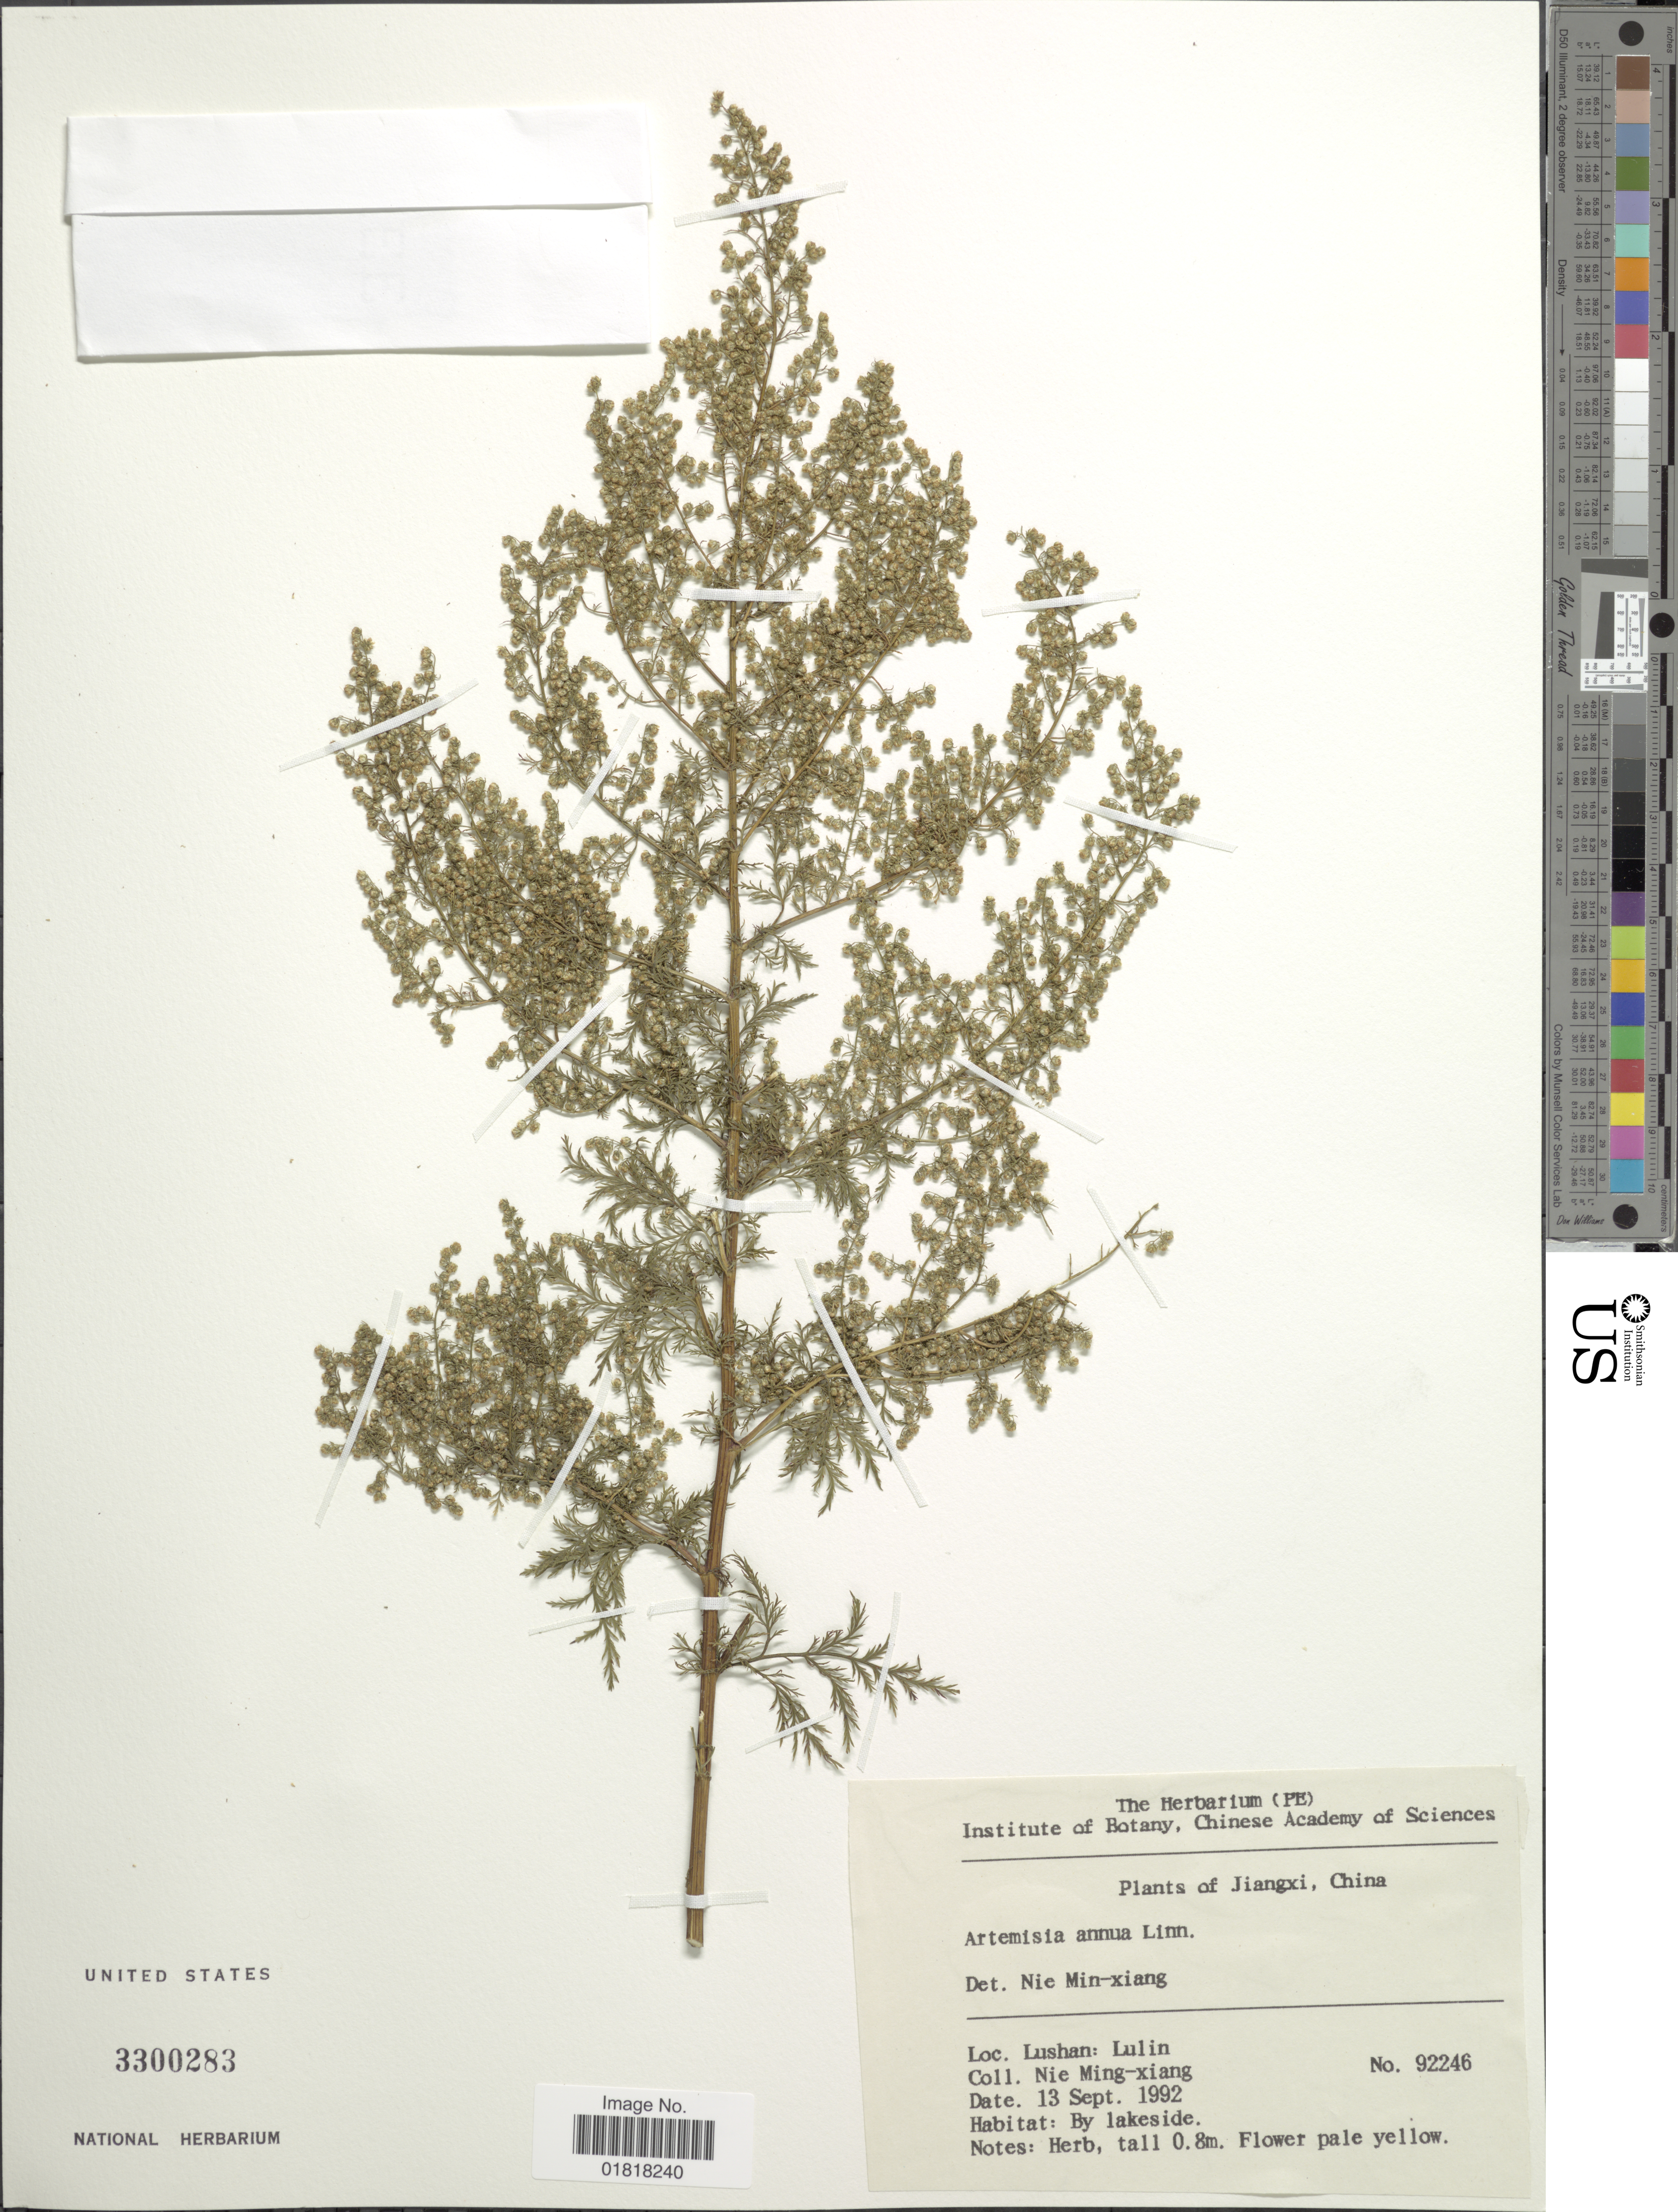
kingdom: Plantae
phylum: Tracheophyta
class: Magnoliopsida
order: Asterales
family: Asteraceae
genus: Artemisia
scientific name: Artemisia annua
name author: L.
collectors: Nie Min-xiang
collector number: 92246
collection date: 1992-09-13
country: China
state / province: Jiangxi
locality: Lushan: Lilin, by lakeside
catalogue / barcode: US 3300283